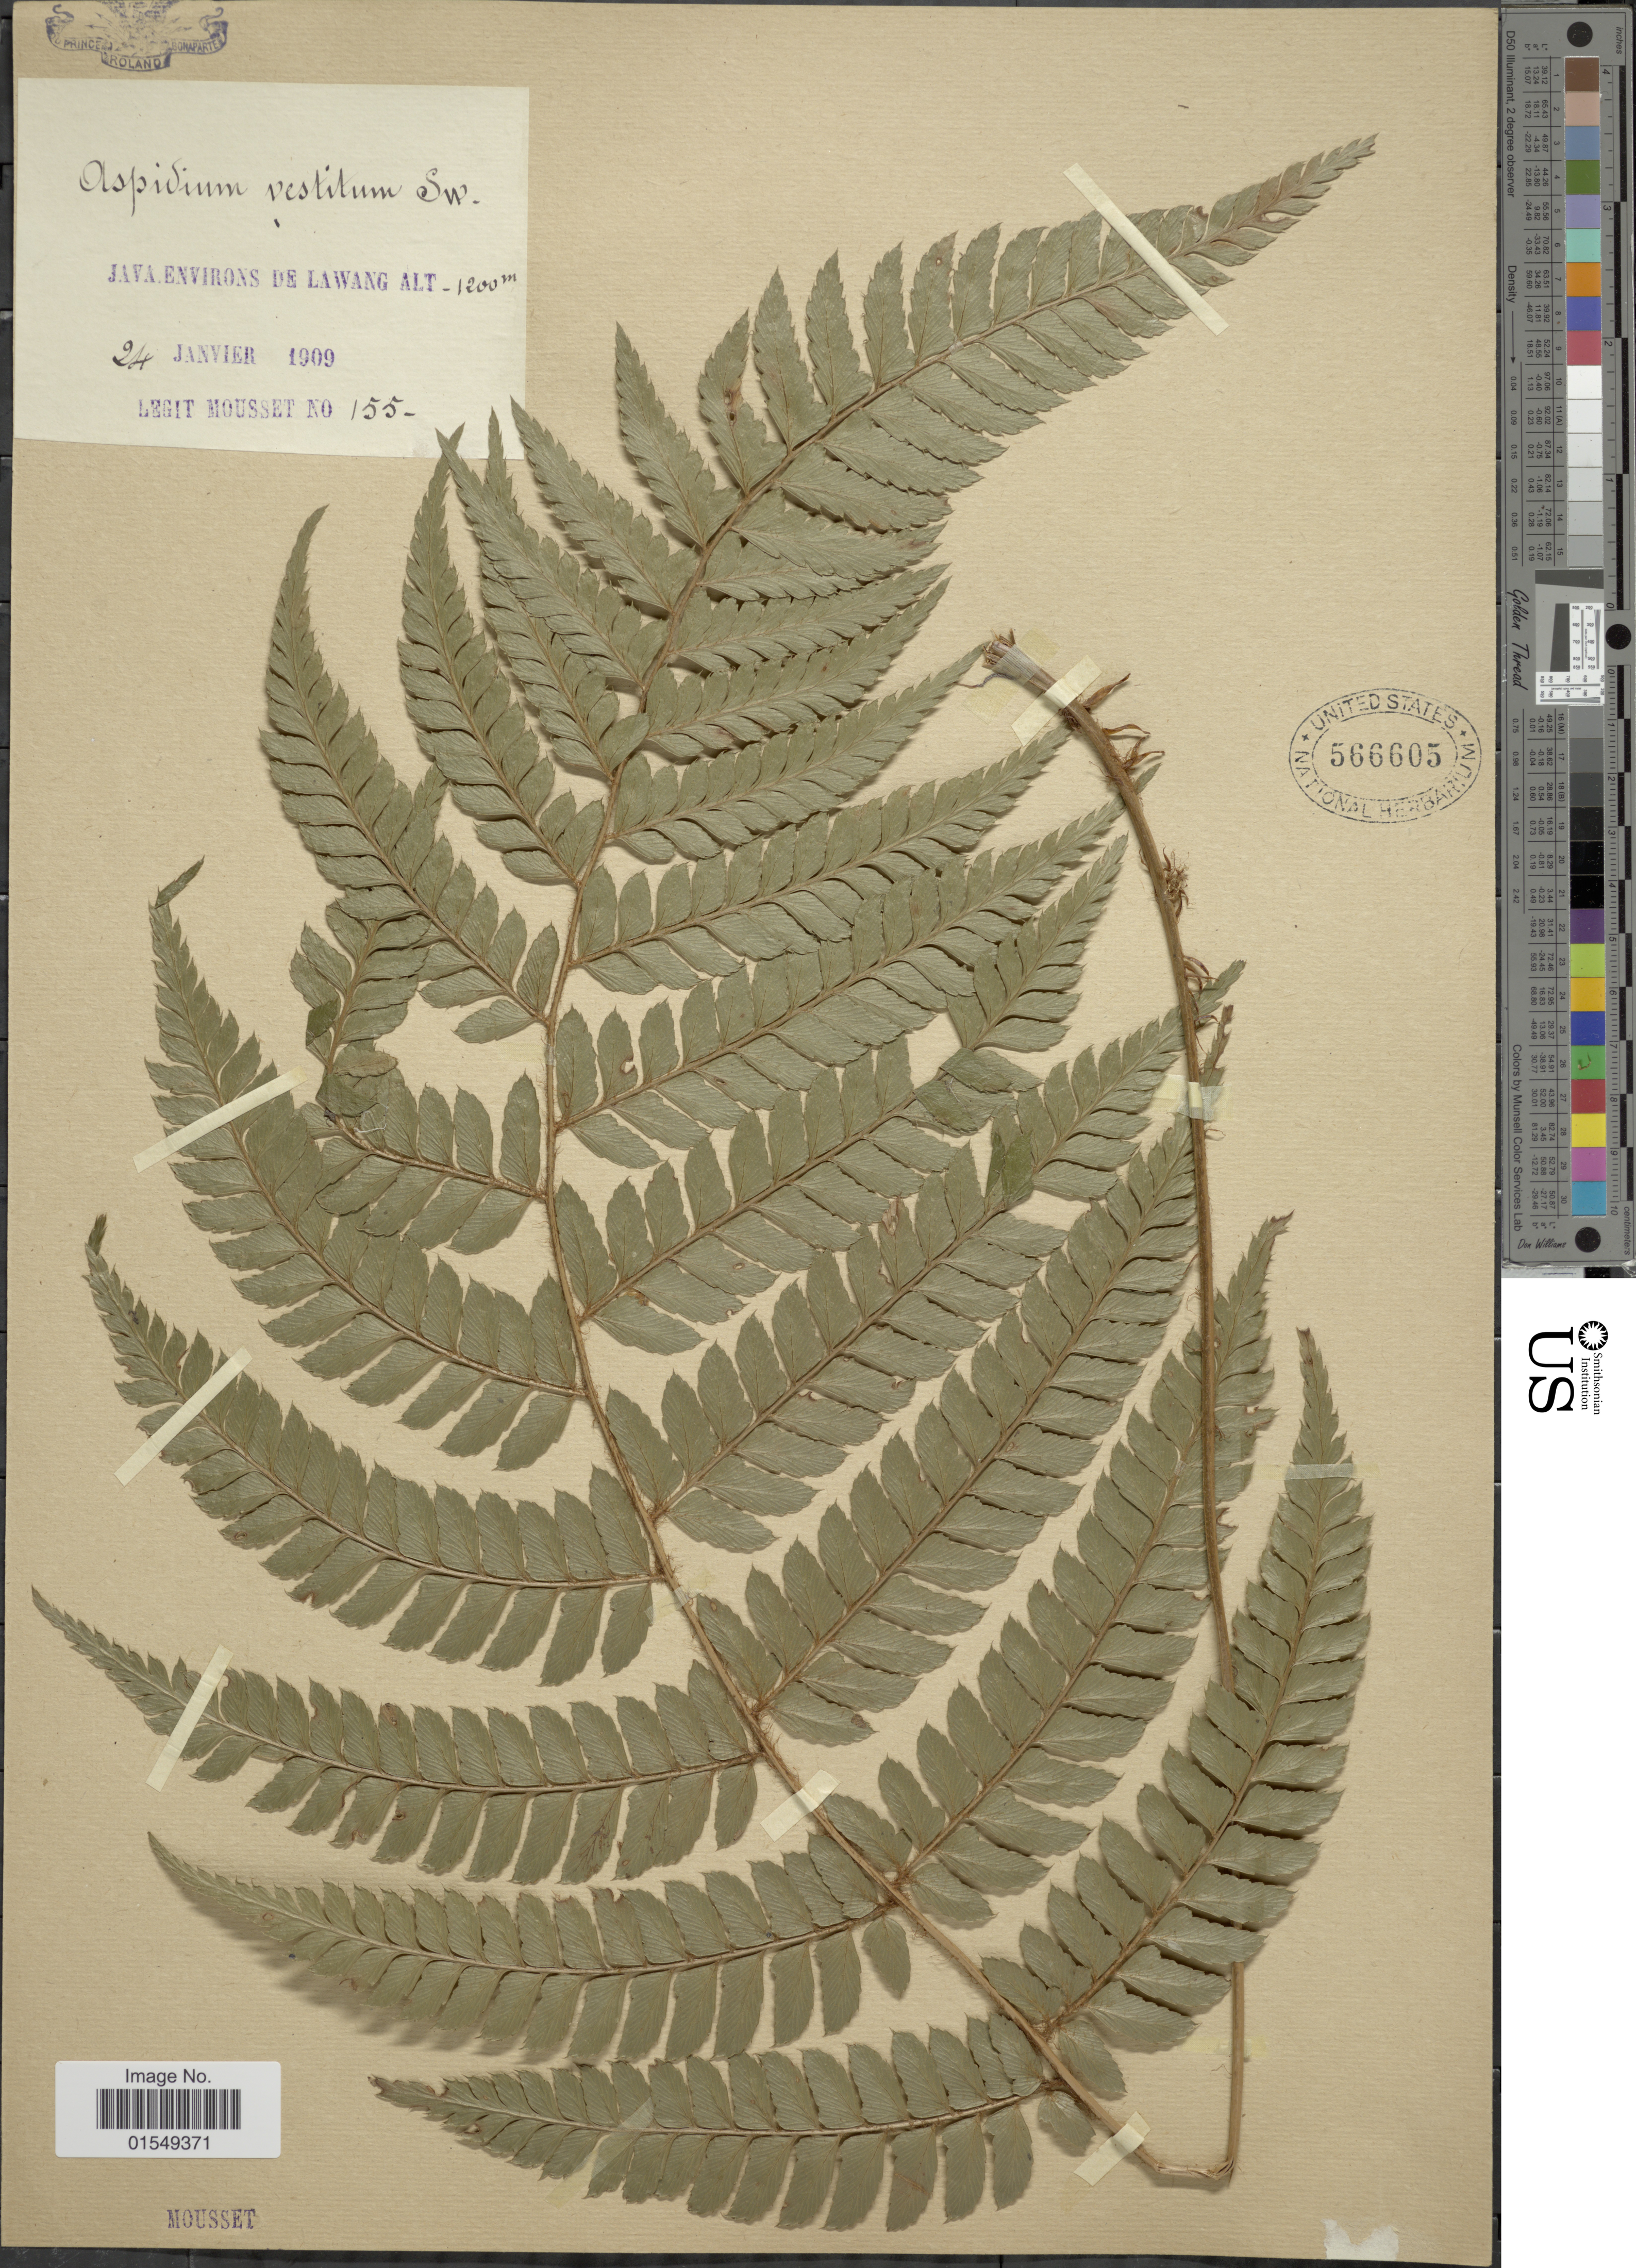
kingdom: Plantae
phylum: Tracheophyta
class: Polypodiopsida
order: Polypodiales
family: Dryopteridaceae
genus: Arachniodes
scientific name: Arachniodes amabilis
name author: (Blume) Tindale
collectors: Mousset, --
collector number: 155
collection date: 1909-01-24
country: Indonesia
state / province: Java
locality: Java environs de Lawang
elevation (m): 1200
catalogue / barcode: US 566605